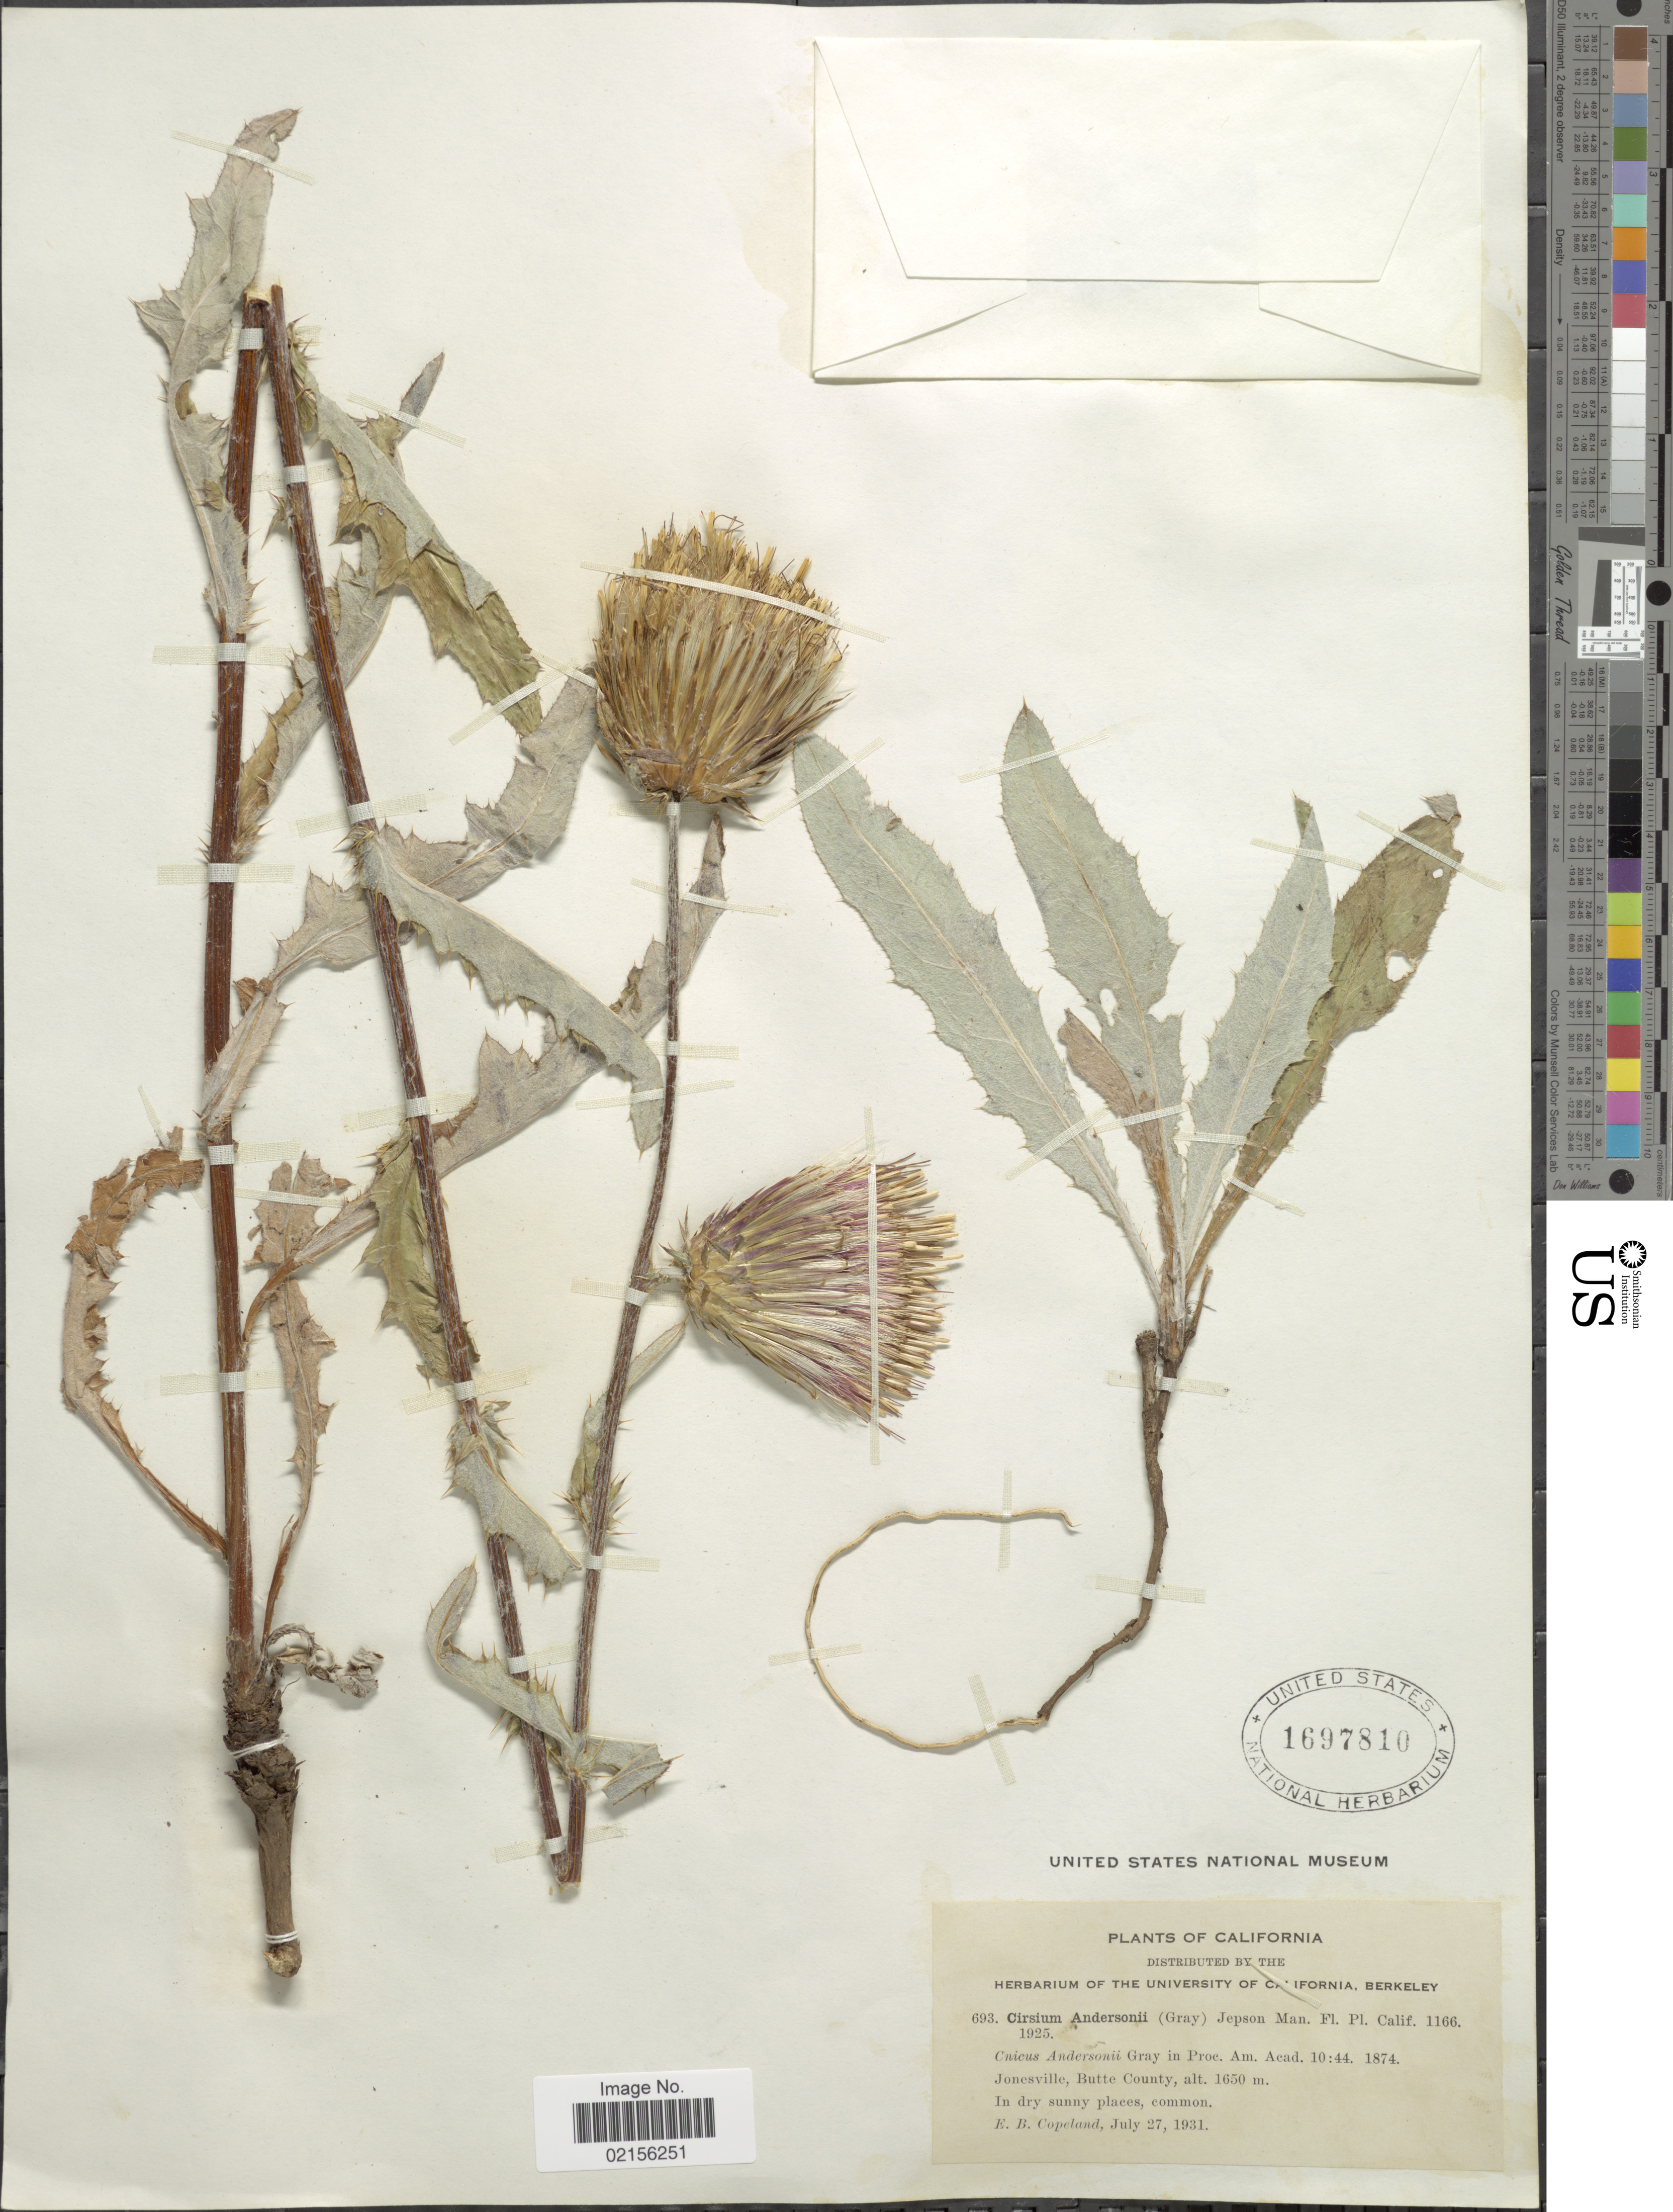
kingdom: Plantae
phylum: Tracheophyta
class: Magnoliopsida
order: Asterales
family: Asteraceae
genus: Cirsium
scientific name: Cirsium andersonii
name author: (A. Gray) Petr.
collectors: E. B. Copeland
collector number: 693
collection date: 1931-07-27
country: United States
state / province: California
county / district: Butte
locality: Jonesville, Butte County, In dry sunny places, common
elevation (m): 1650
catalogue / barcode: US 1697810